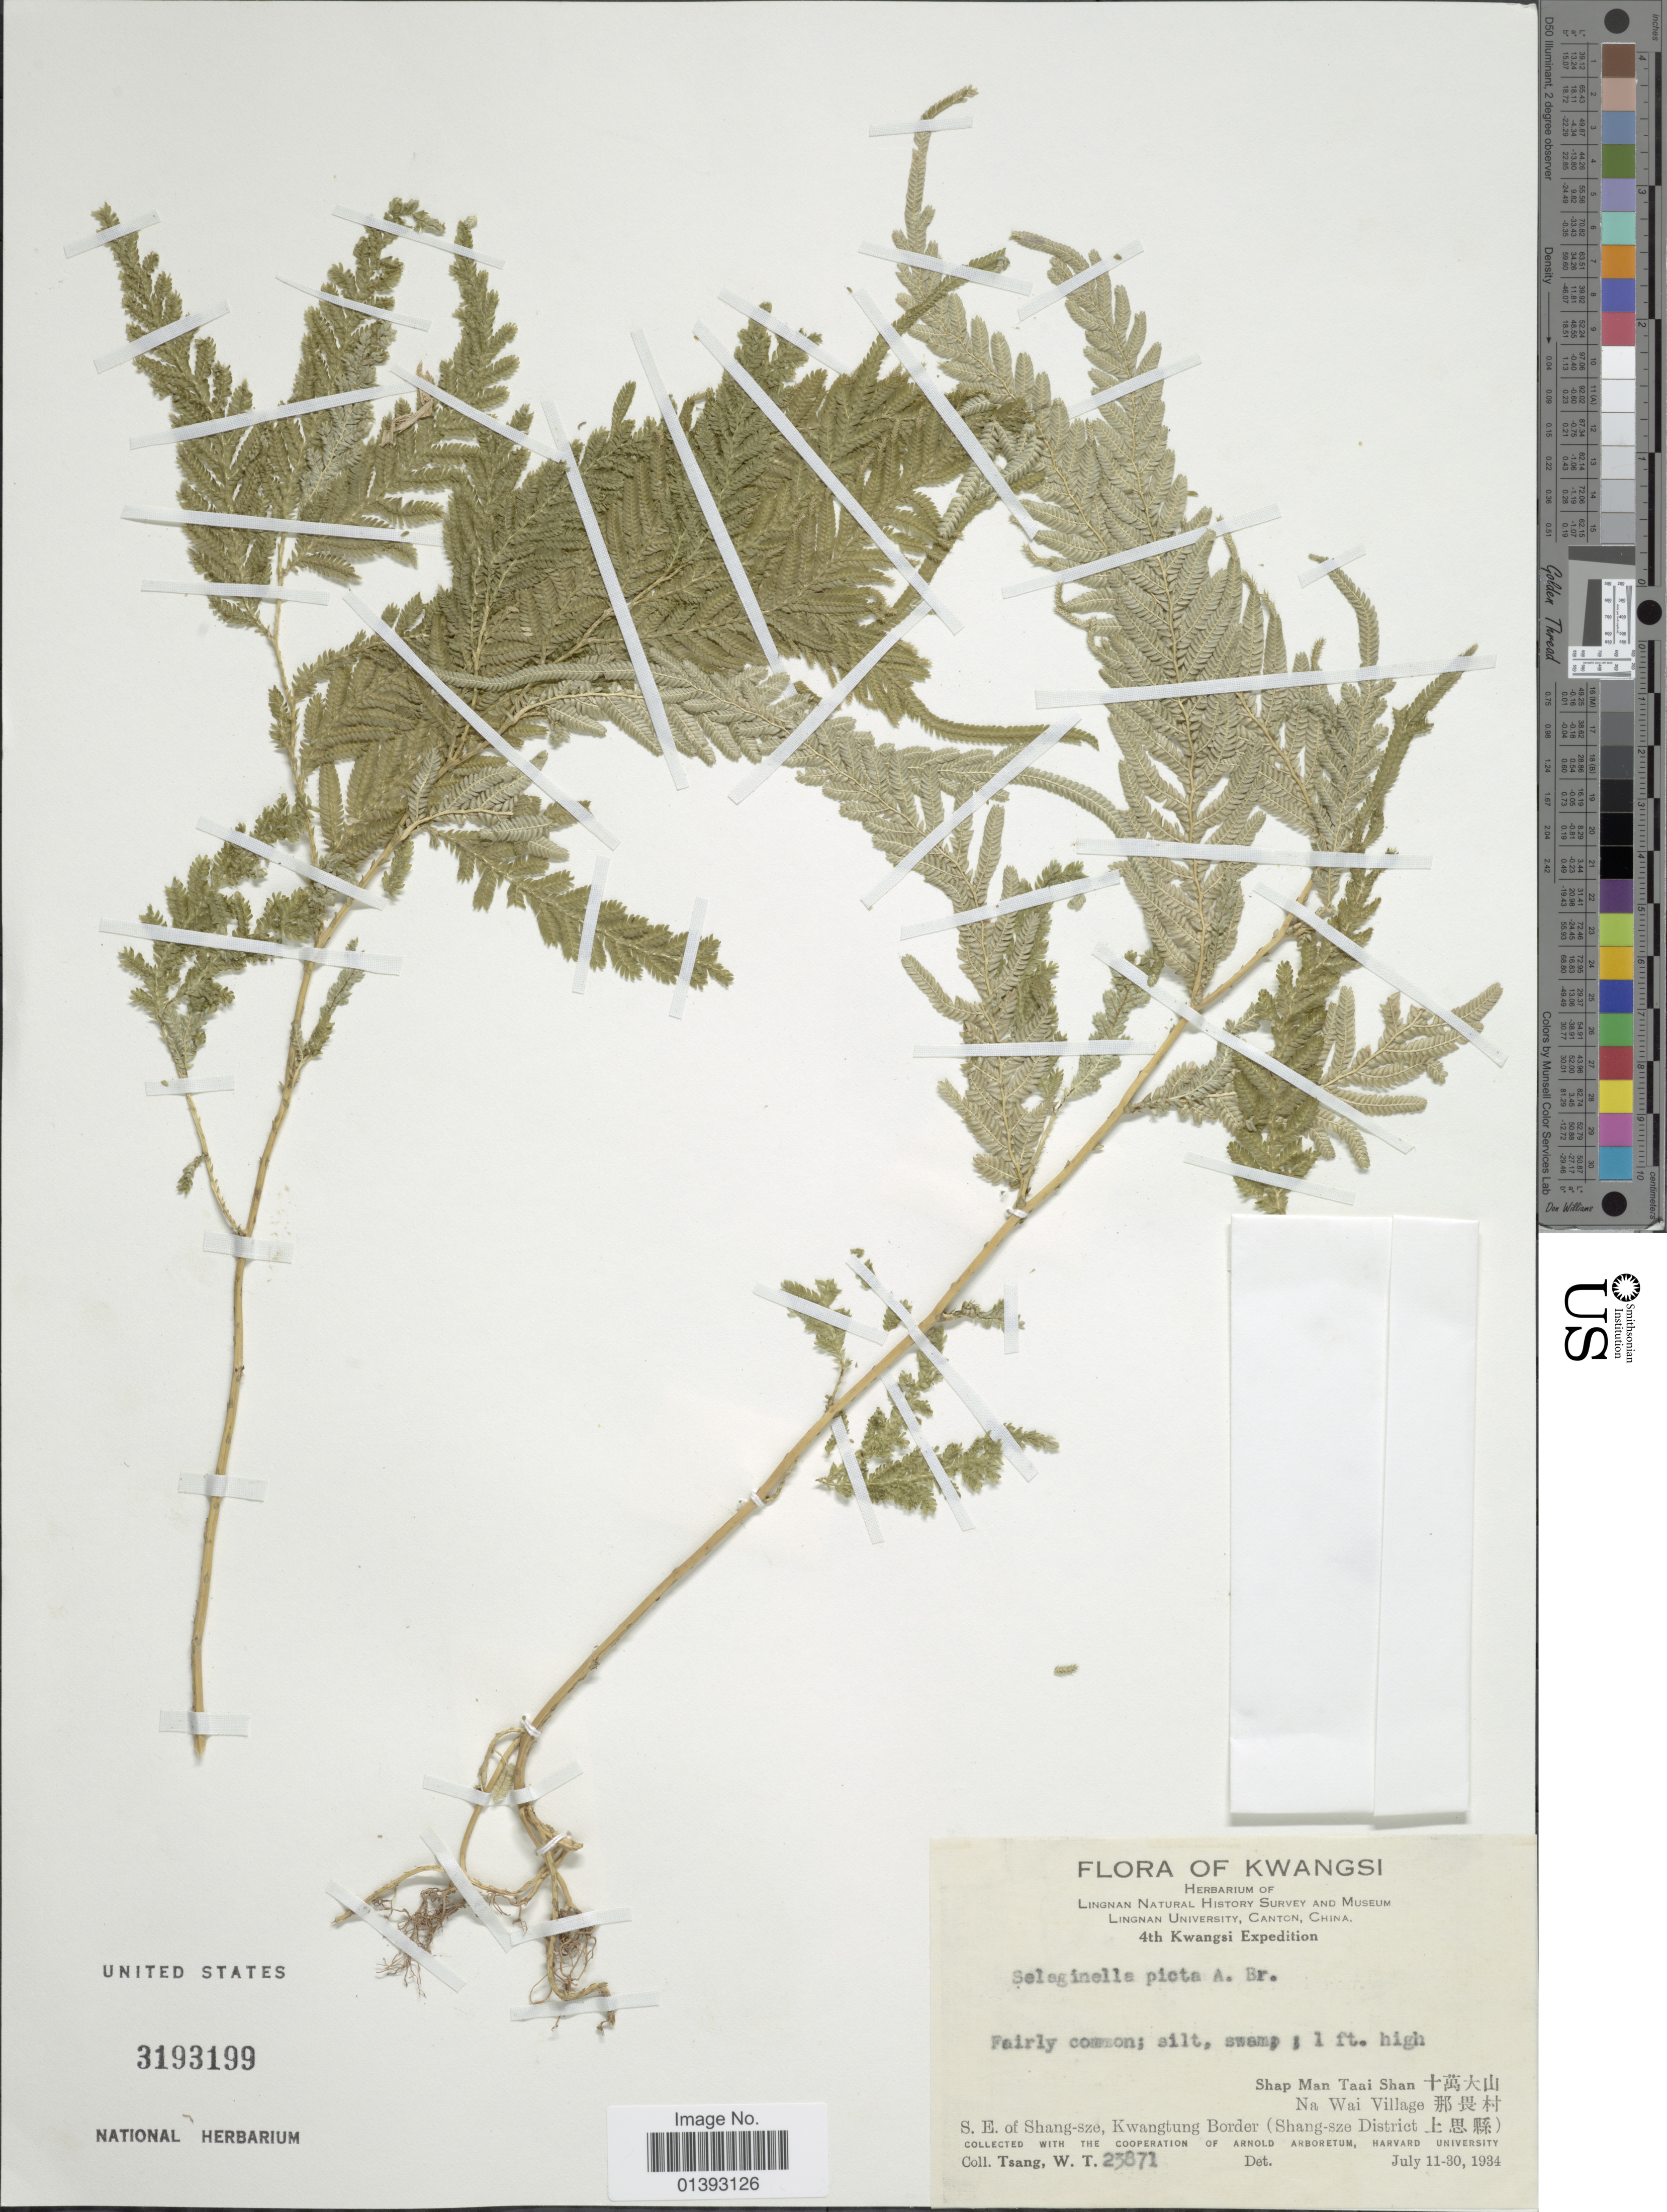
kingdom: Plantae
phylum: Tracheophyta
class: Lycopodiopsida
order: Selaginellales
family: Selaginellaceae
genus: Selaginella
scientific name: Selaginella picta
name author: (Griff.) A. Braun ex Baker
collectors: W. T. Tsang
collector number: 23871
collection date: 1934-07-11/1934-07-30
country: China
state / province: Guangxi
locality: Kwangsi, Shap Man Taai Shan, na Wai Village, S.E. of Shang-sze, Kwangtung Border(Shang-sze District)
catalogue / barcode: US 3193199